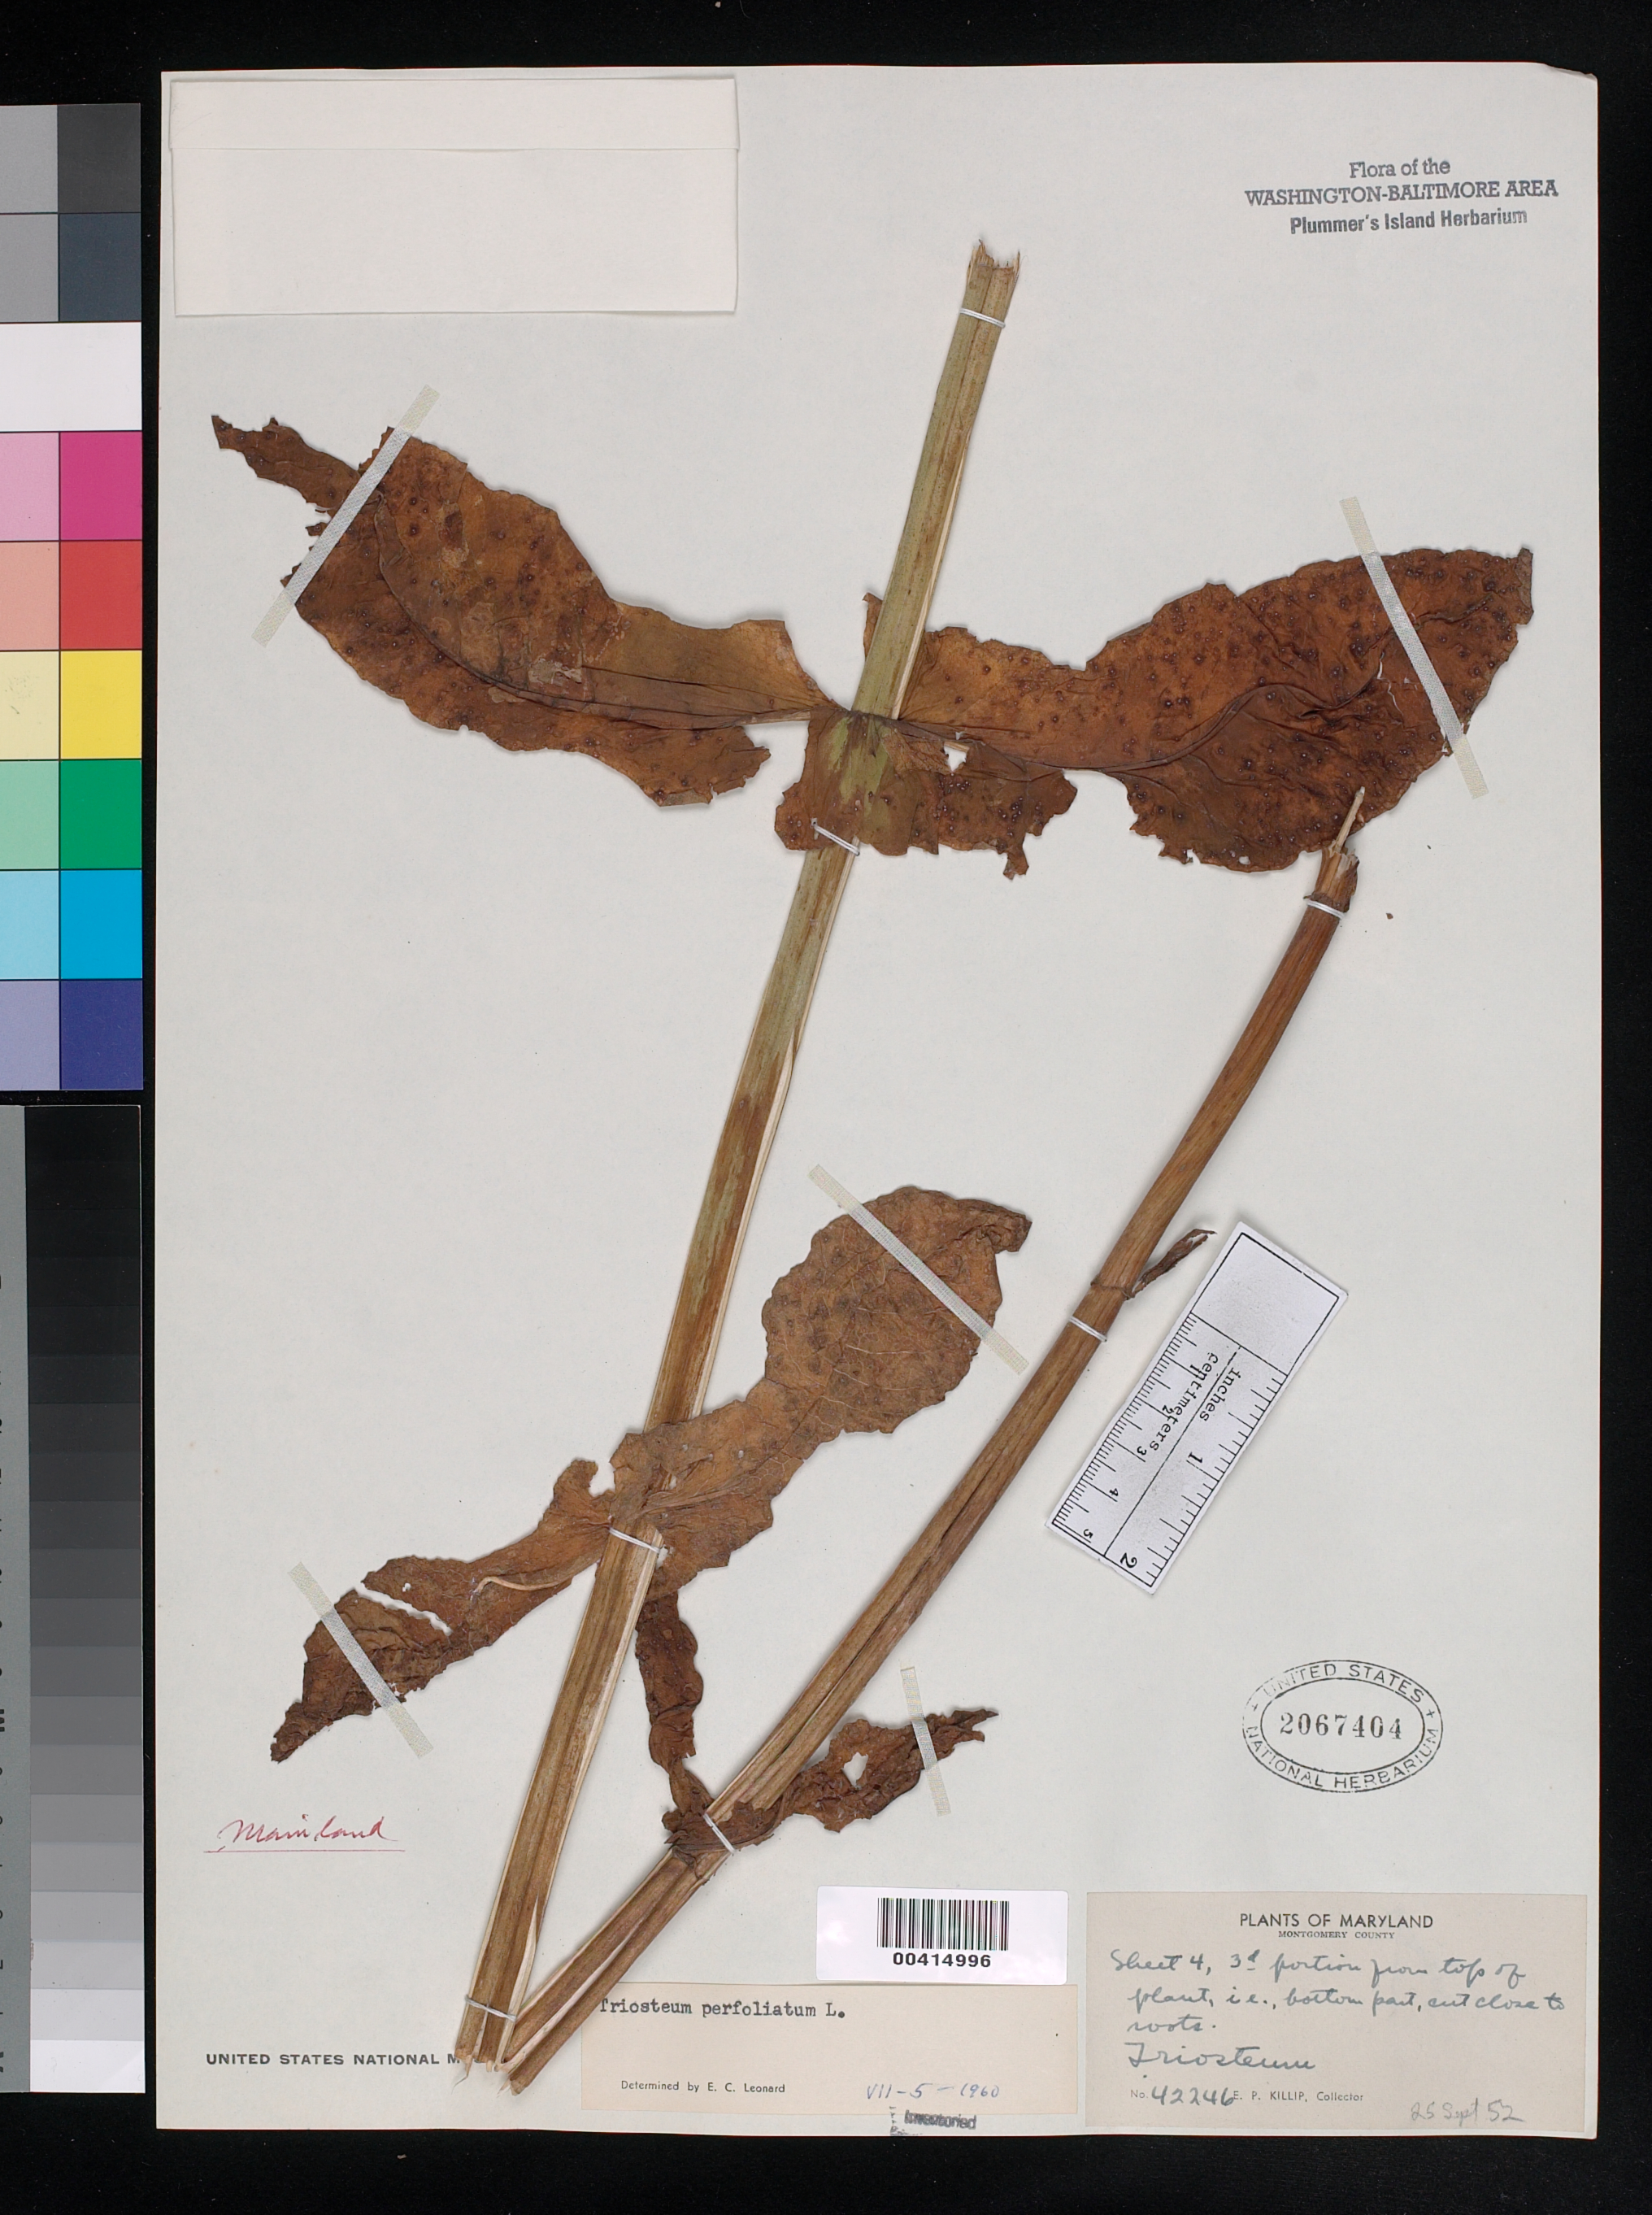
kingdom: Plantae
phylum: Tracheophyta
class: Magnoliopsida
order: Dipsacales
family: Caprifoliaceae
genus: Triosteum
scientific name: Triosteum perfoliatum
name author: L.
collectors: E. P. Killip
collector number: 42246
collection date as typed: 25 Sep 1952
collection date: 1952-09-25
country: United States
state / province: Maryland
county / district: Montgomery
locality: Plummer's Island, mainland, woods west of NW corner of Stewart Farm, mainland property of WBFC C. & O. Canal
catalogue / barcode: US 2067404